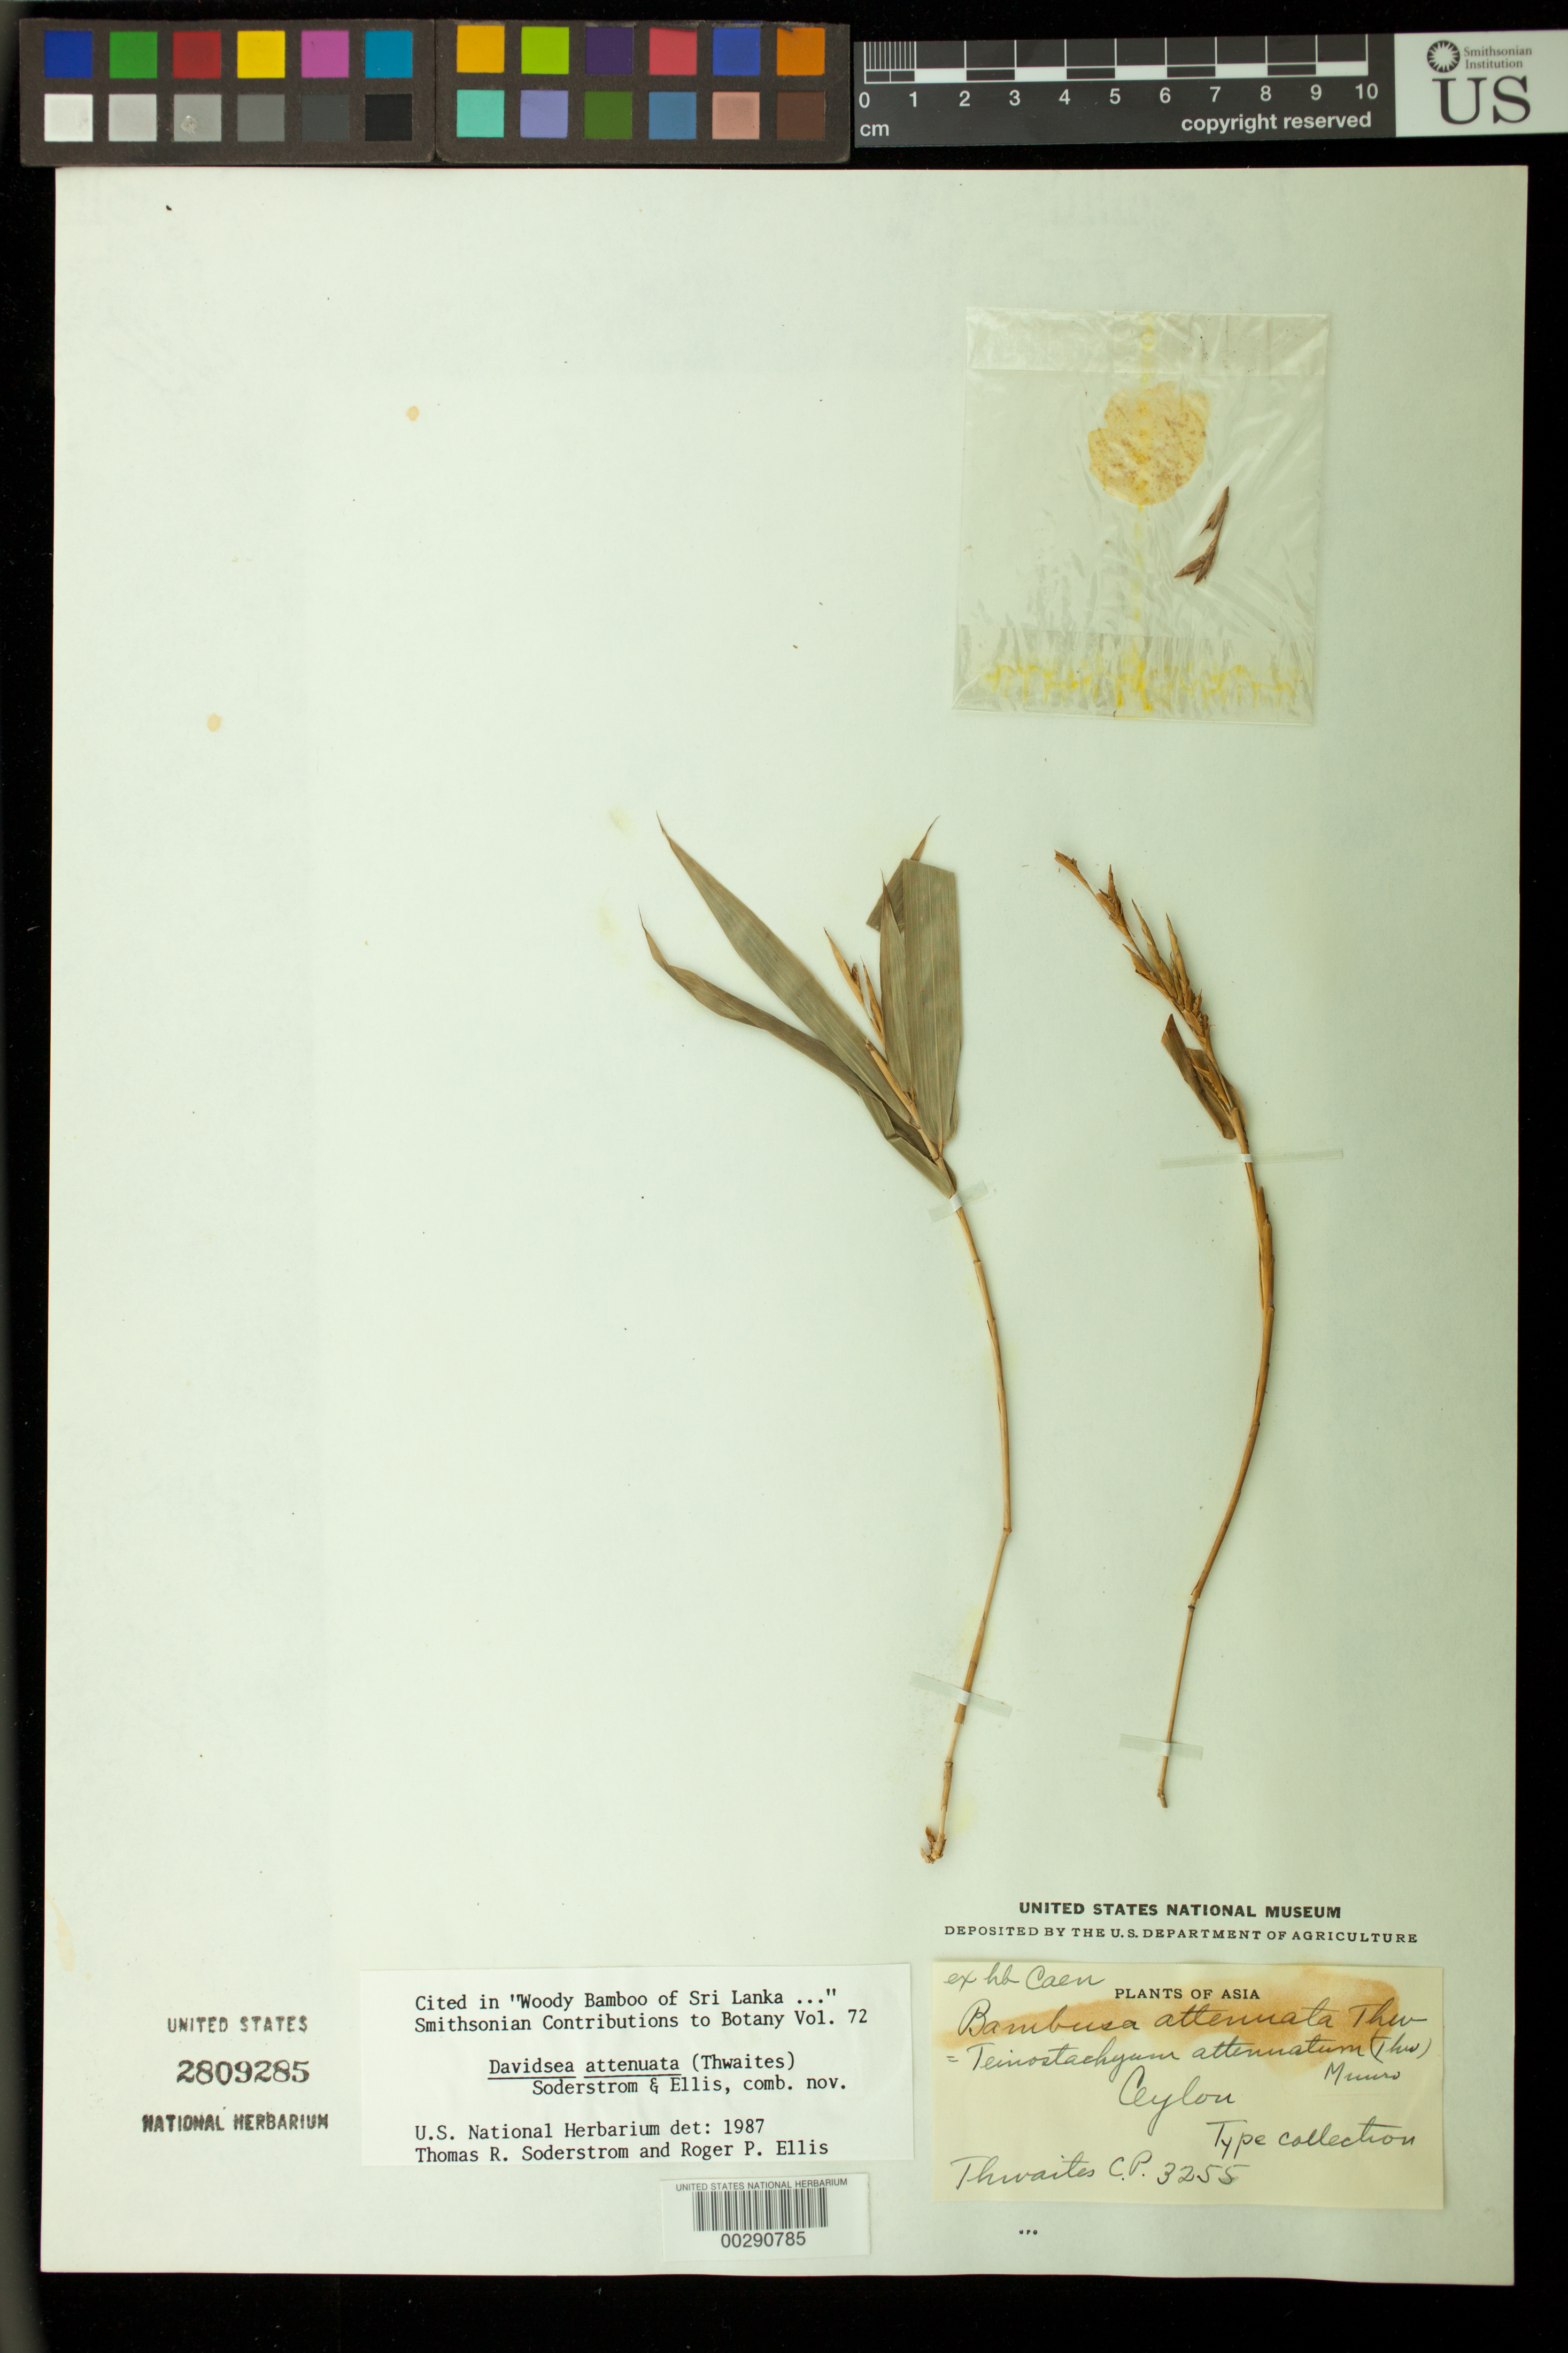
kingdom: Plantae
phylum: Tracheophyta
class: Liliopsida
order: Poales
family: Poaceae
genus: Bambusa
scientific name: Bambusa attenuata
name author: Thwaites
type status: Type Collection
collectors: G. H. K. Thwaites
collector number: C.P. 3255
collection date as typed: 1863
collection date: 1863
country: Sri Lanka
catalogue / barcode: US 2809285